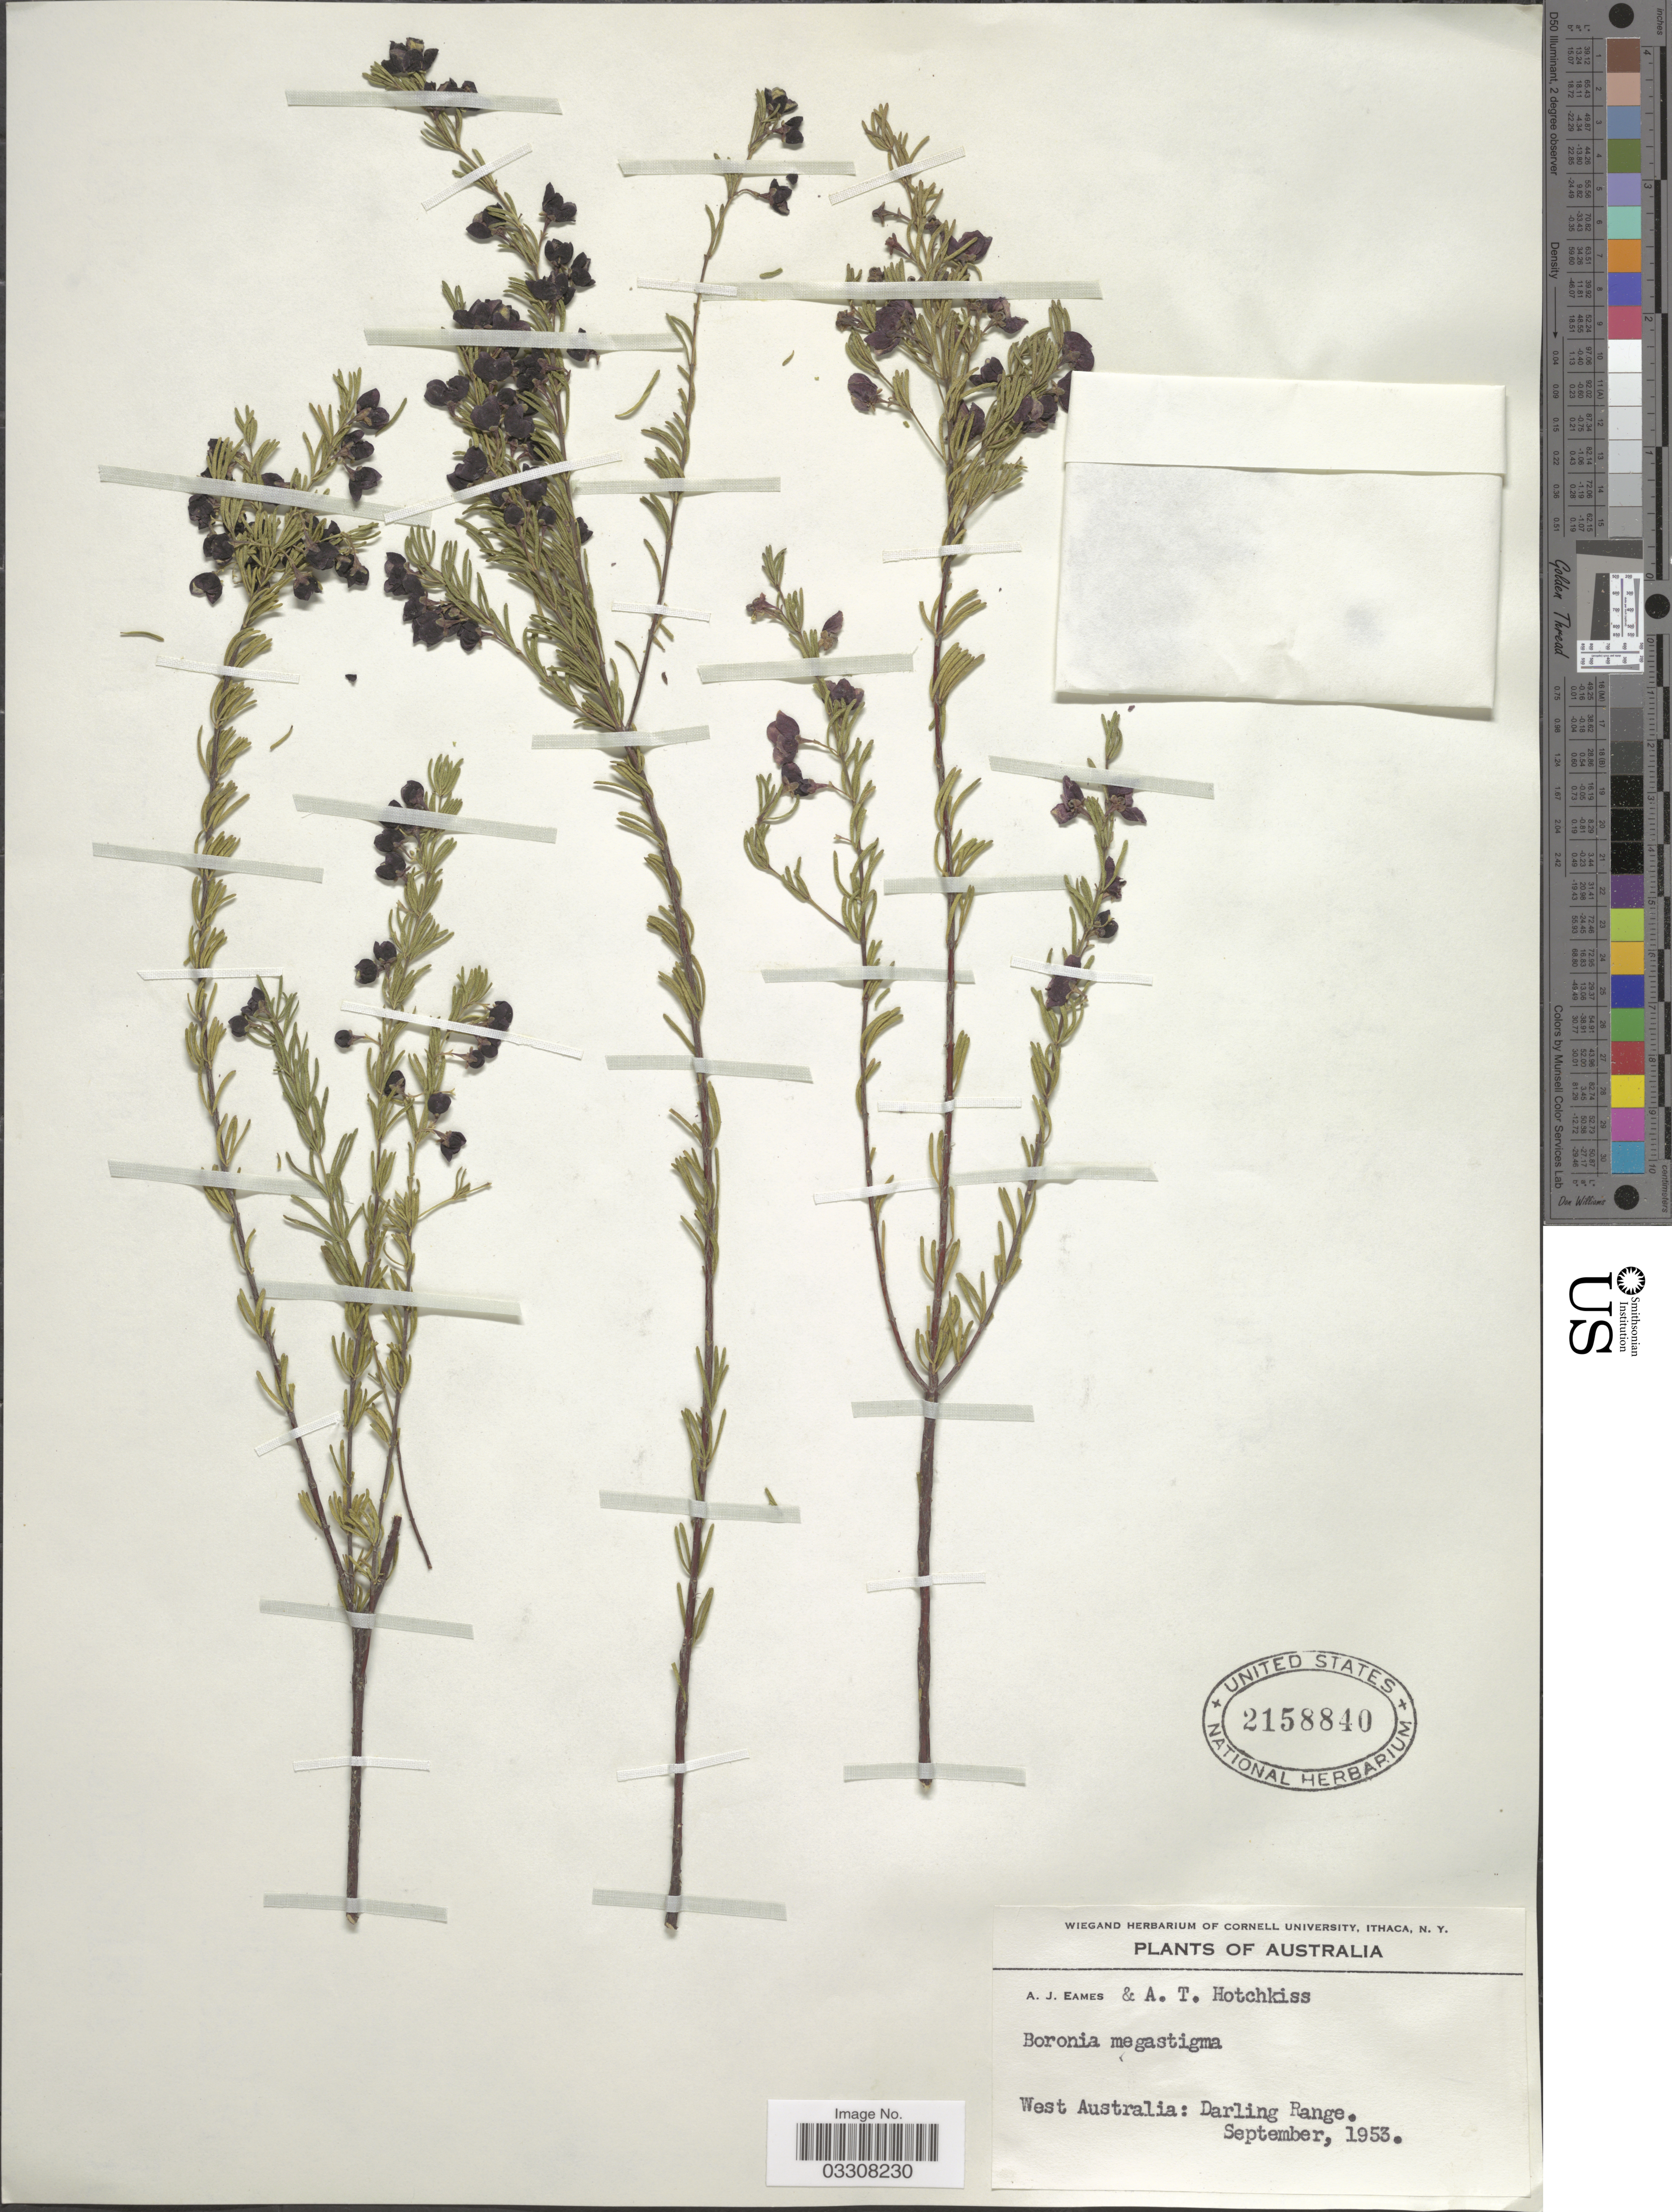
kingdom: Plantae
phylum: Tracheophyta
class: Magnoliopsida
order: Sapindales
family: Rutaceae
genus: Boronia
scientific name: Boronia megastigma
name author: Nees ex Bartlett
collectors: A. J. Eames & A. Hotchkiss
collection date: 1953-09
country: Australia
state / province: Western Australia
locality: West Australia: Darling Range.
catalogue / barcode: US 2158840